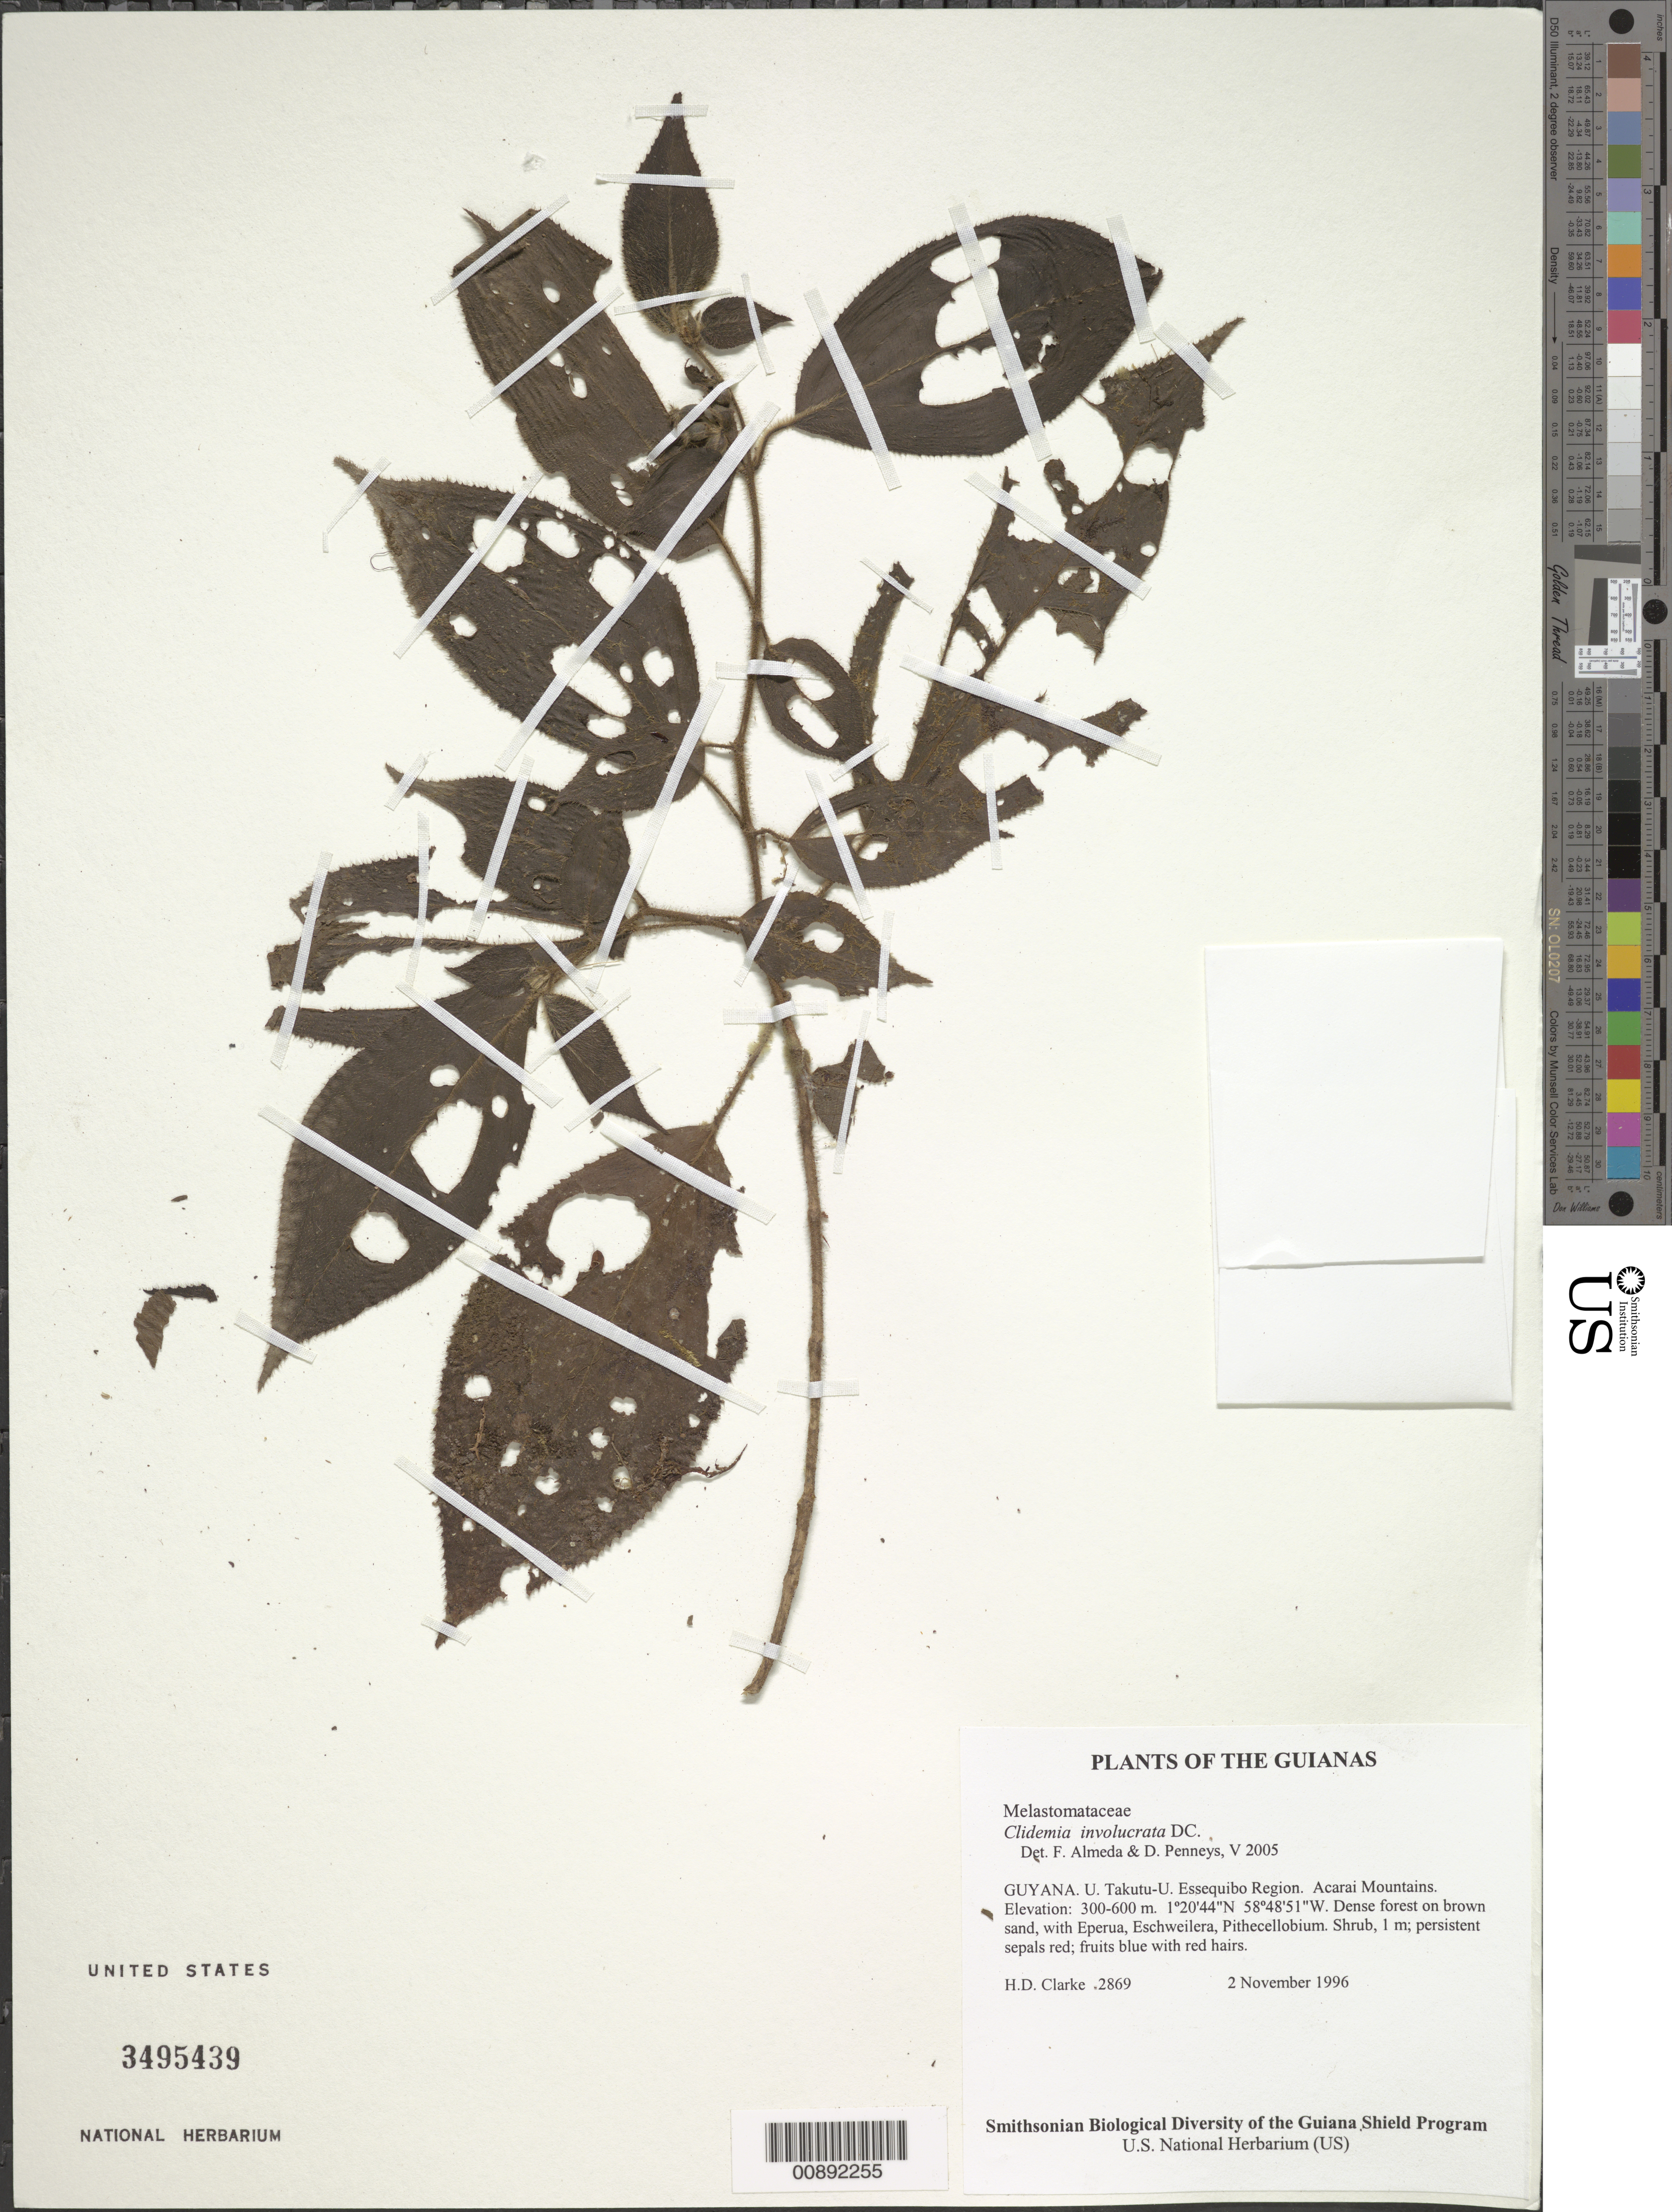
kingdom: Plantae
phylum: Tracheophyta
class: Magnoliopsida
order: Myrtales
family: Melastomataceae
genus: Clidemia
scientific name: Clidemia involucrata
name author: DC.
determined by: Almeda, F.; Penneys, D. S.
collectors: H. D. Clarke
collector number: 2869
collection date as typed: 2 November 1996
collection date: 1996-11-02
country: Guyana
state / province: U. Takutu-U. Essequibo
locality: Acarai Mountains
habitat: Dense forest on brown sand, with Eperua, Eschweilera, Pithecellobium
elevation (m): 300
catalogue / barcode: US 3495439